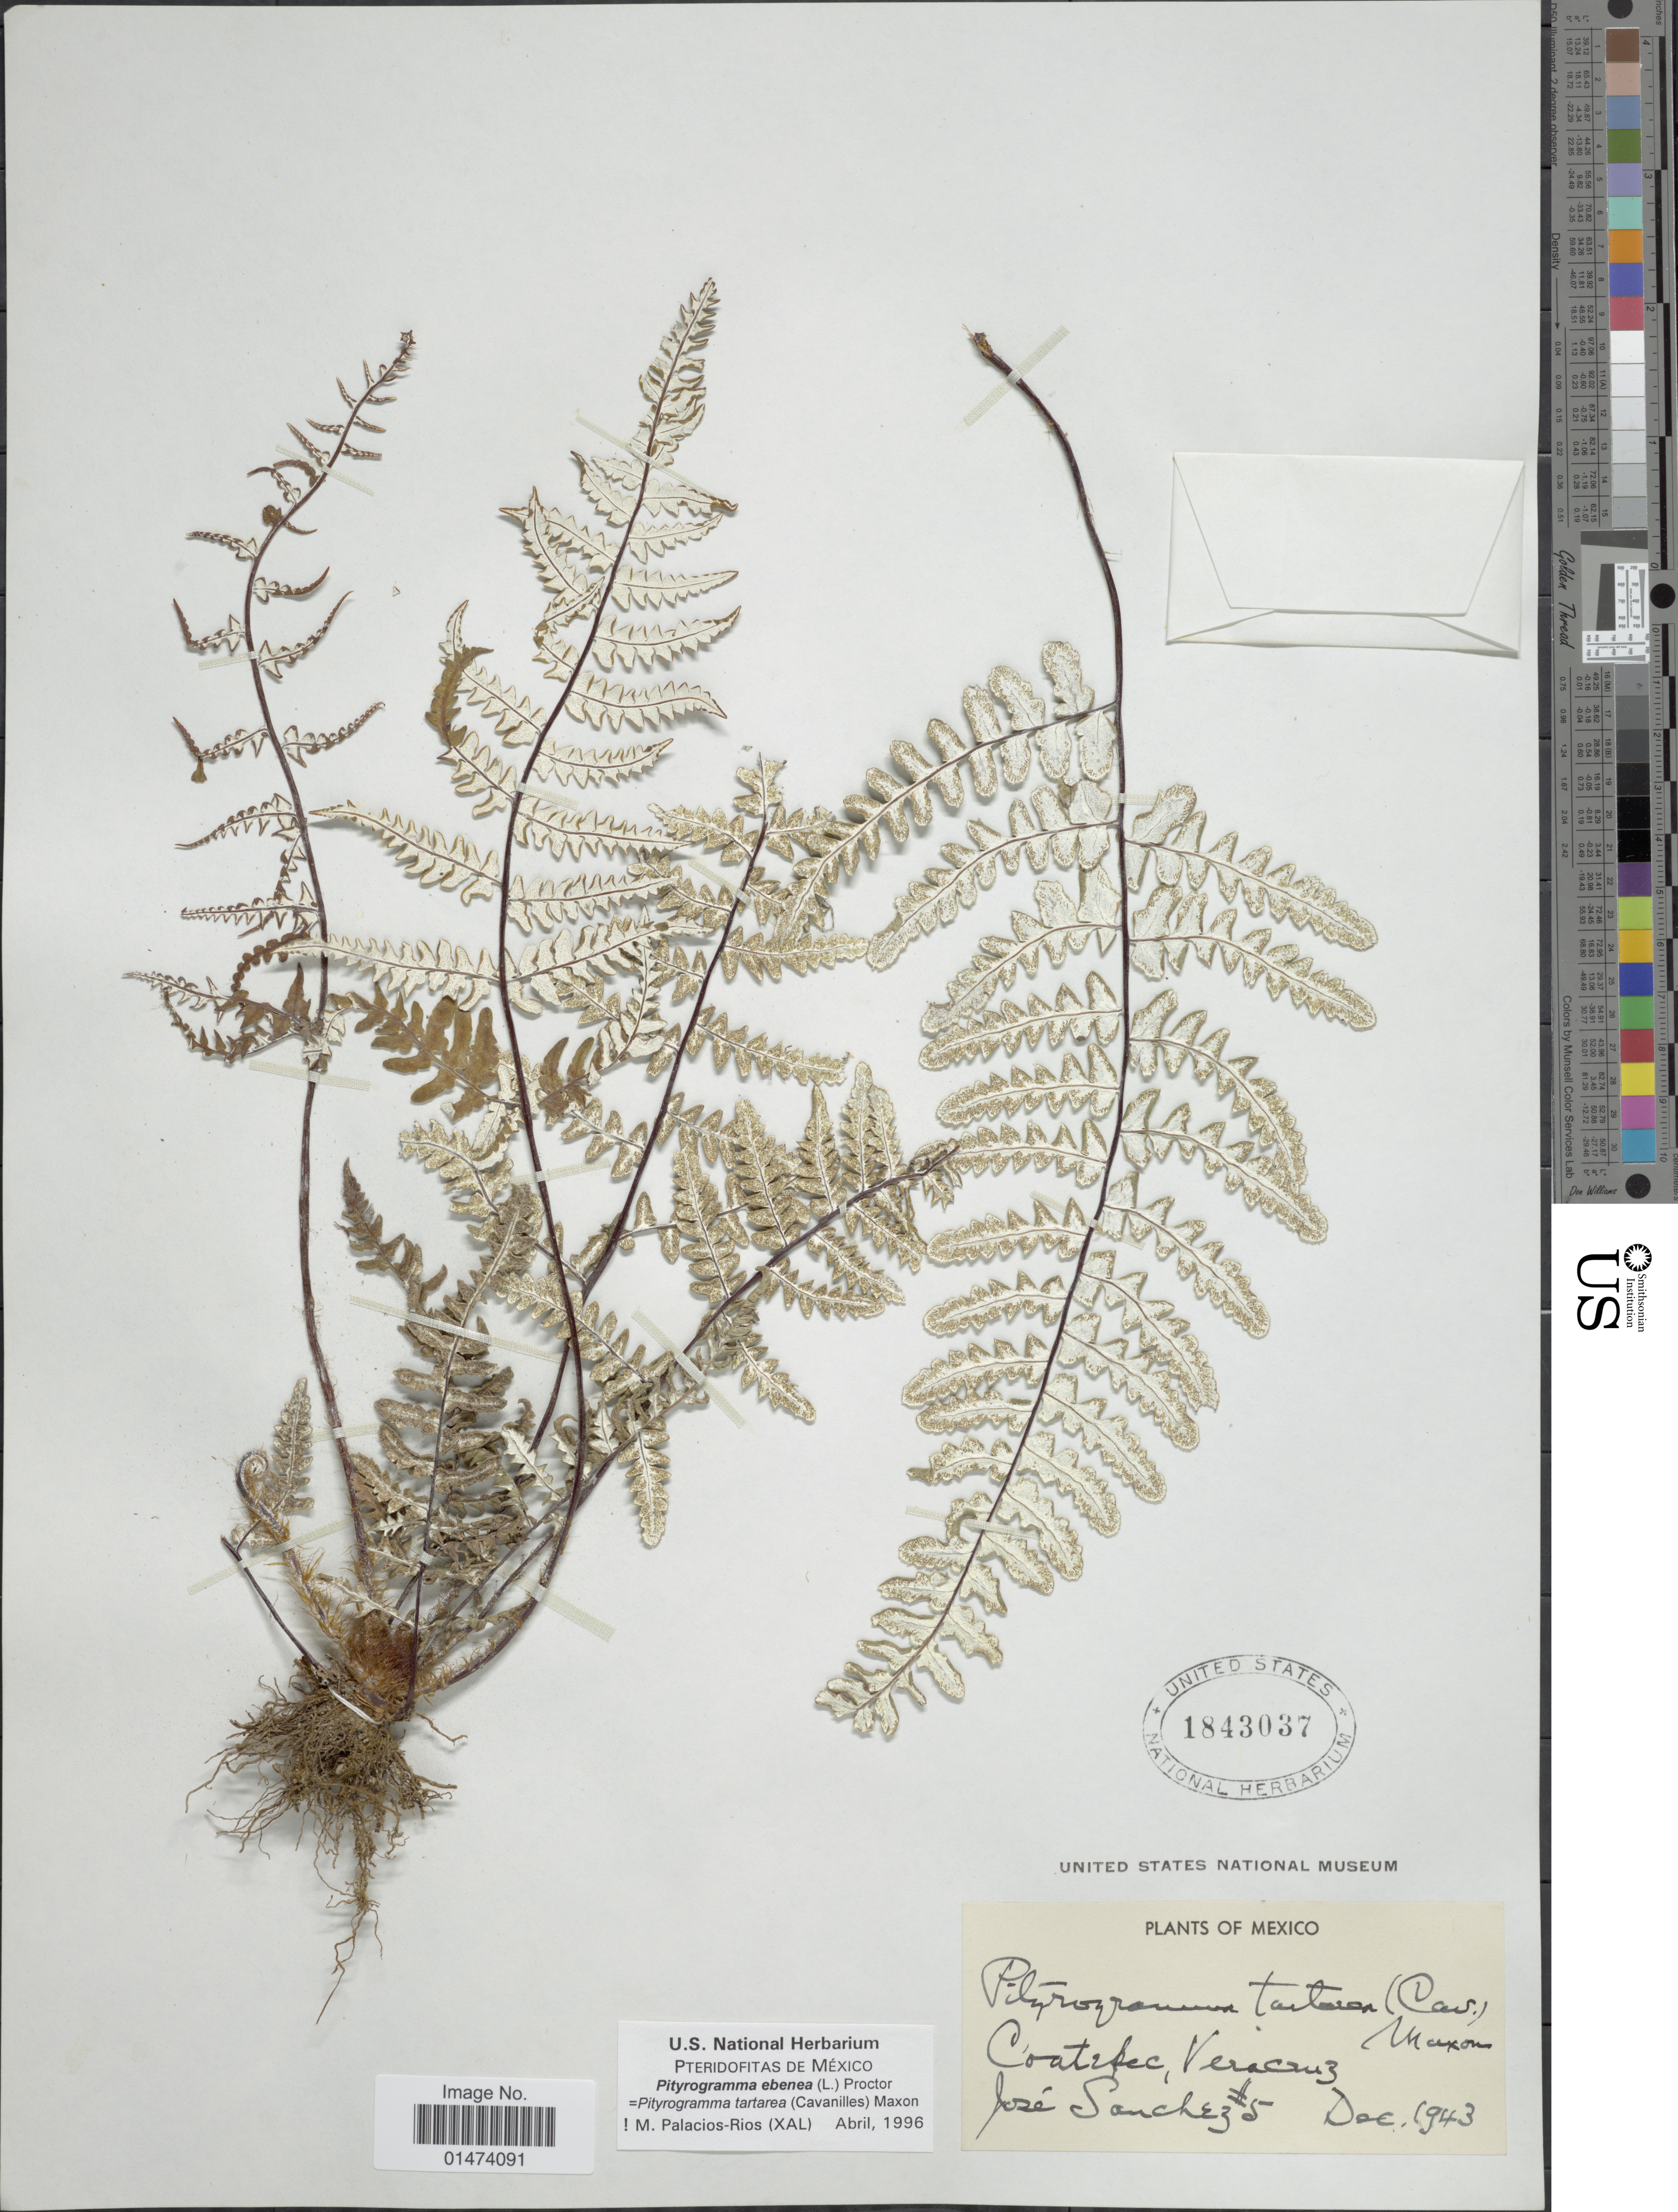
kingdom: Plantae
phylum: Tracheophyta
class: Polypodiopsida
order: Polypodiales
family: Pteridaceae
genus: Pityrogramma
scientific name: Pityrogramma tartarea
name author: (Cav.) Maxon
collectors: J. Sánchez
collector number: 5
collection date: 1943-12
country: Mexico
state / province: Veracruz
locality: Coatepec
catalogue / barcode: US 1843037